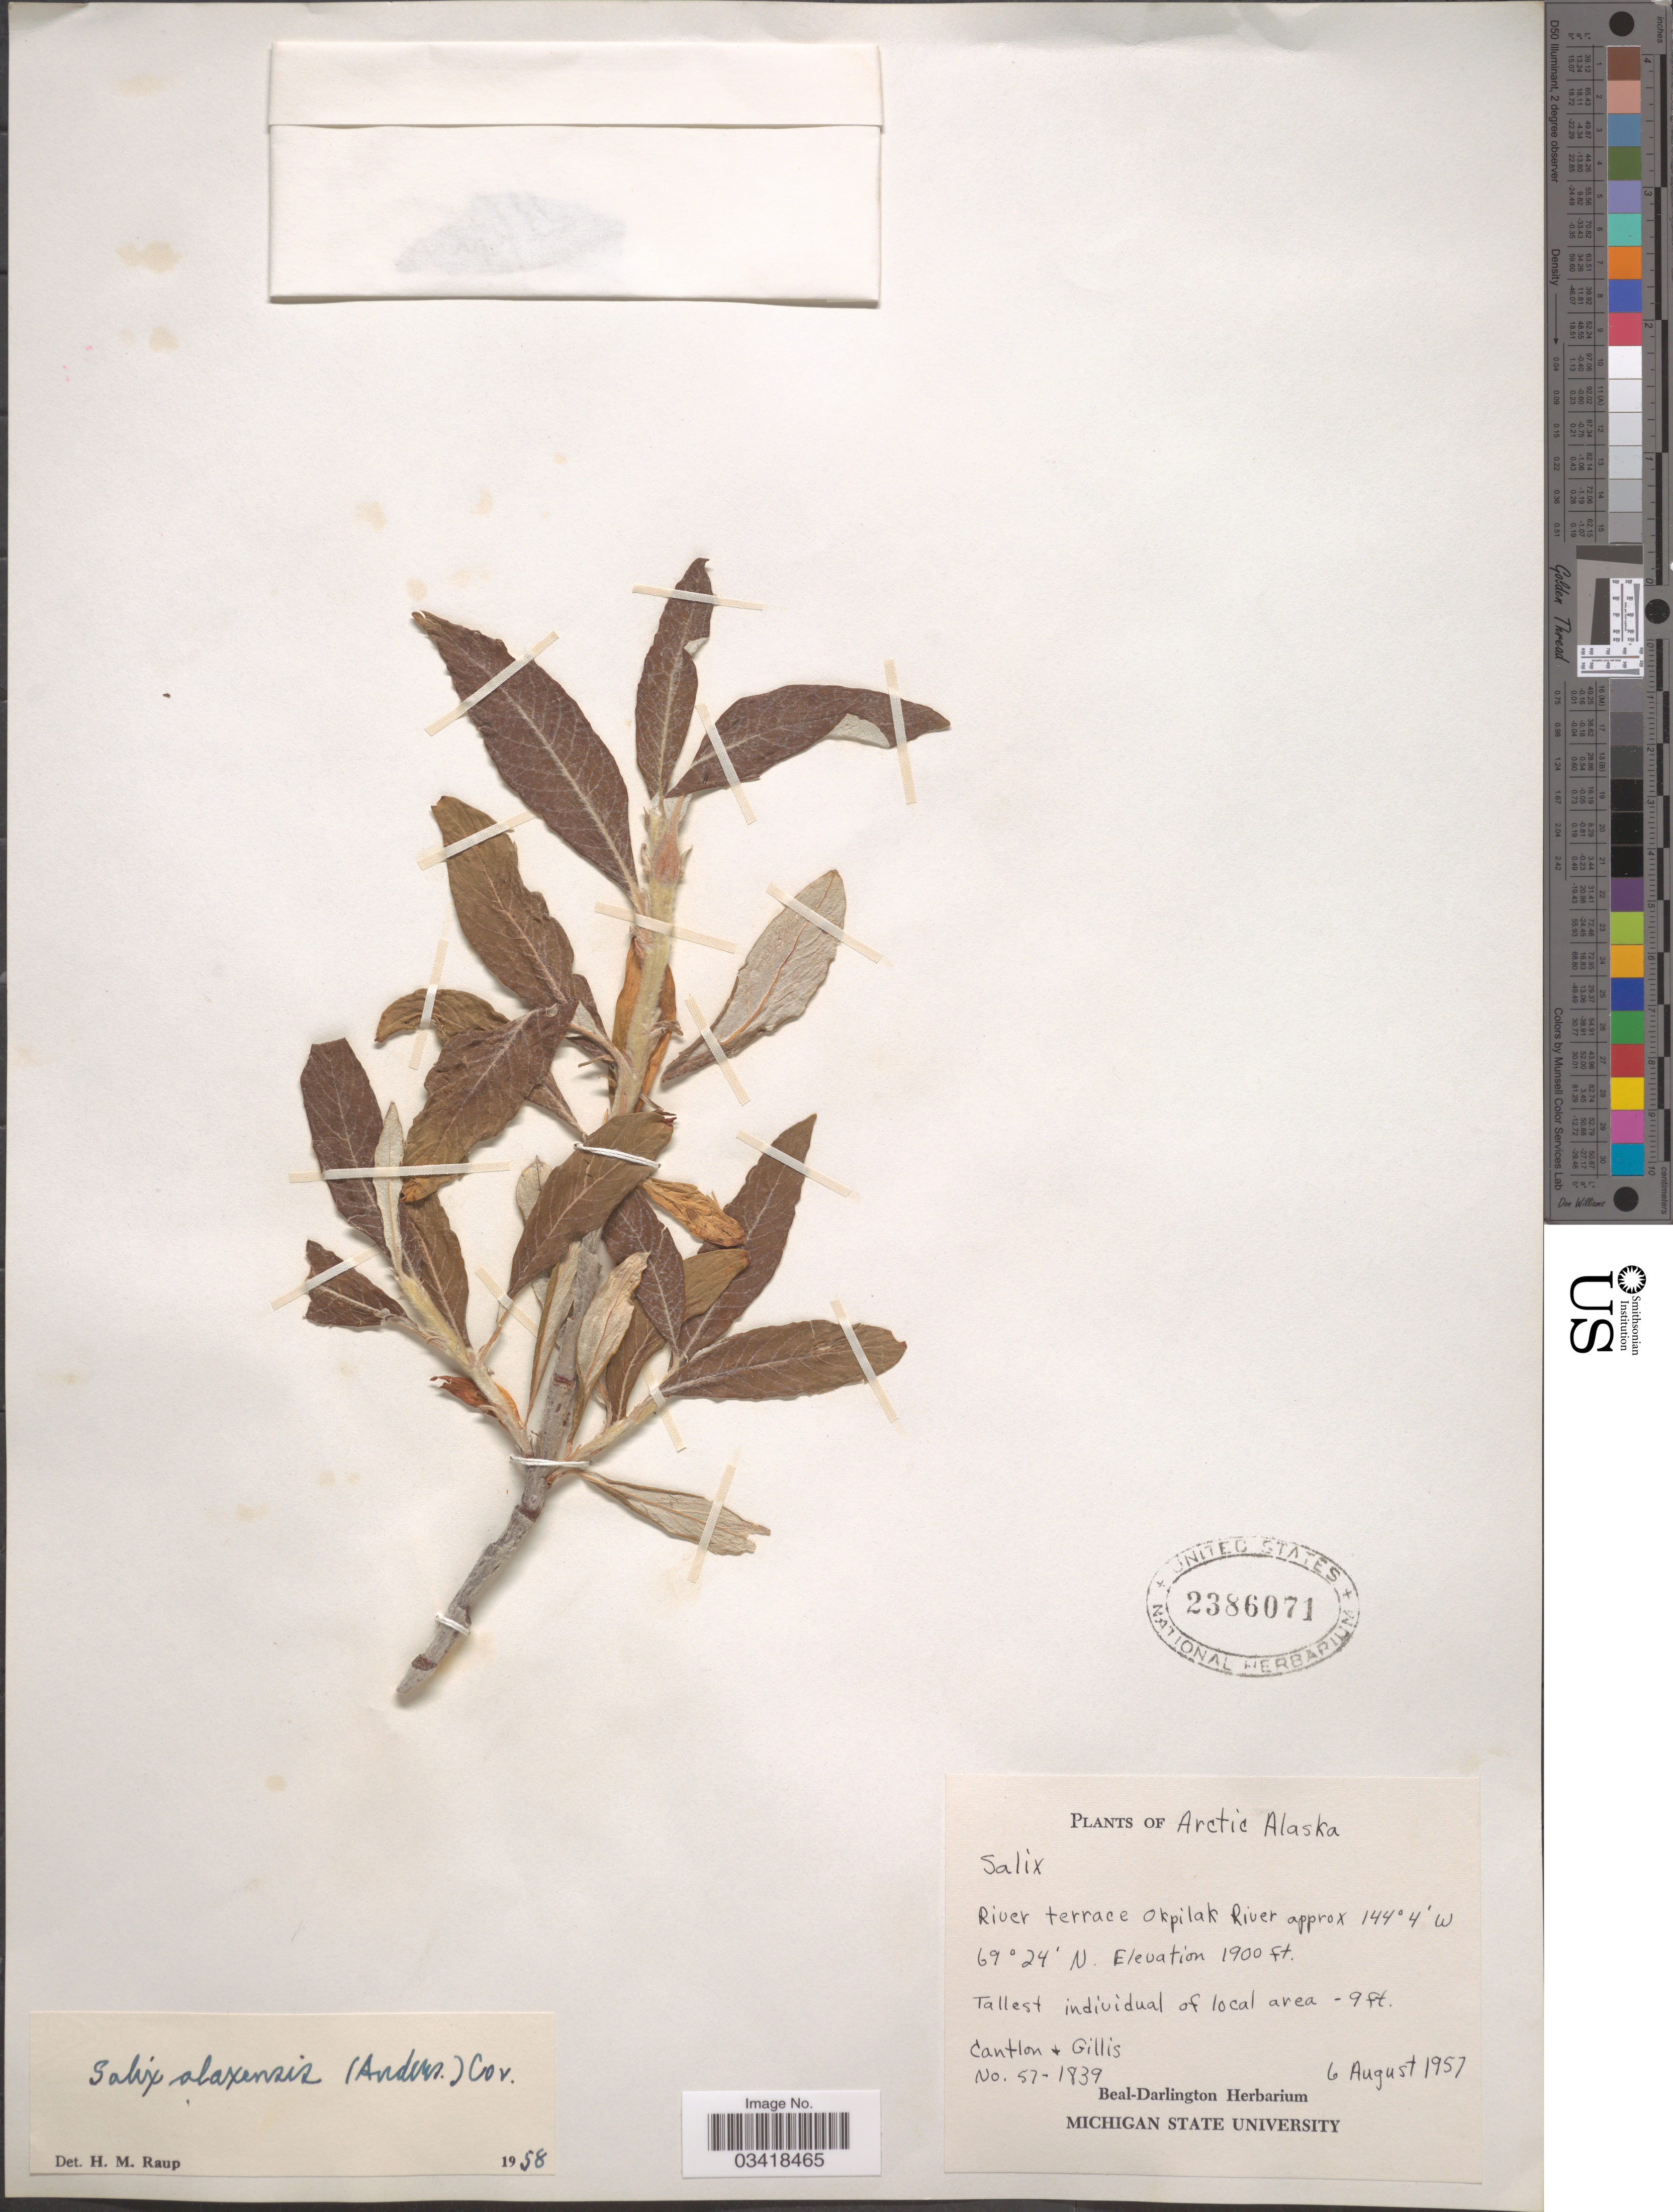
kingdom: Plantae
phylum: Tracheophyta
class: Magnoliopsida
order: Malpighiales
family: Salicaceae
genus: Salix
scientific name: Salix alaxensis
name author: (Andersson) Coville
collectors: Cantlon & -. Gillis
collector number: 57-1839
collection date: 1957-08-06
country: United States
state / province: Alaska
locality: Arctic Alaska. River terrace Okpilak River.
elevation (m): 579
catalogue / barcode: US 2386071